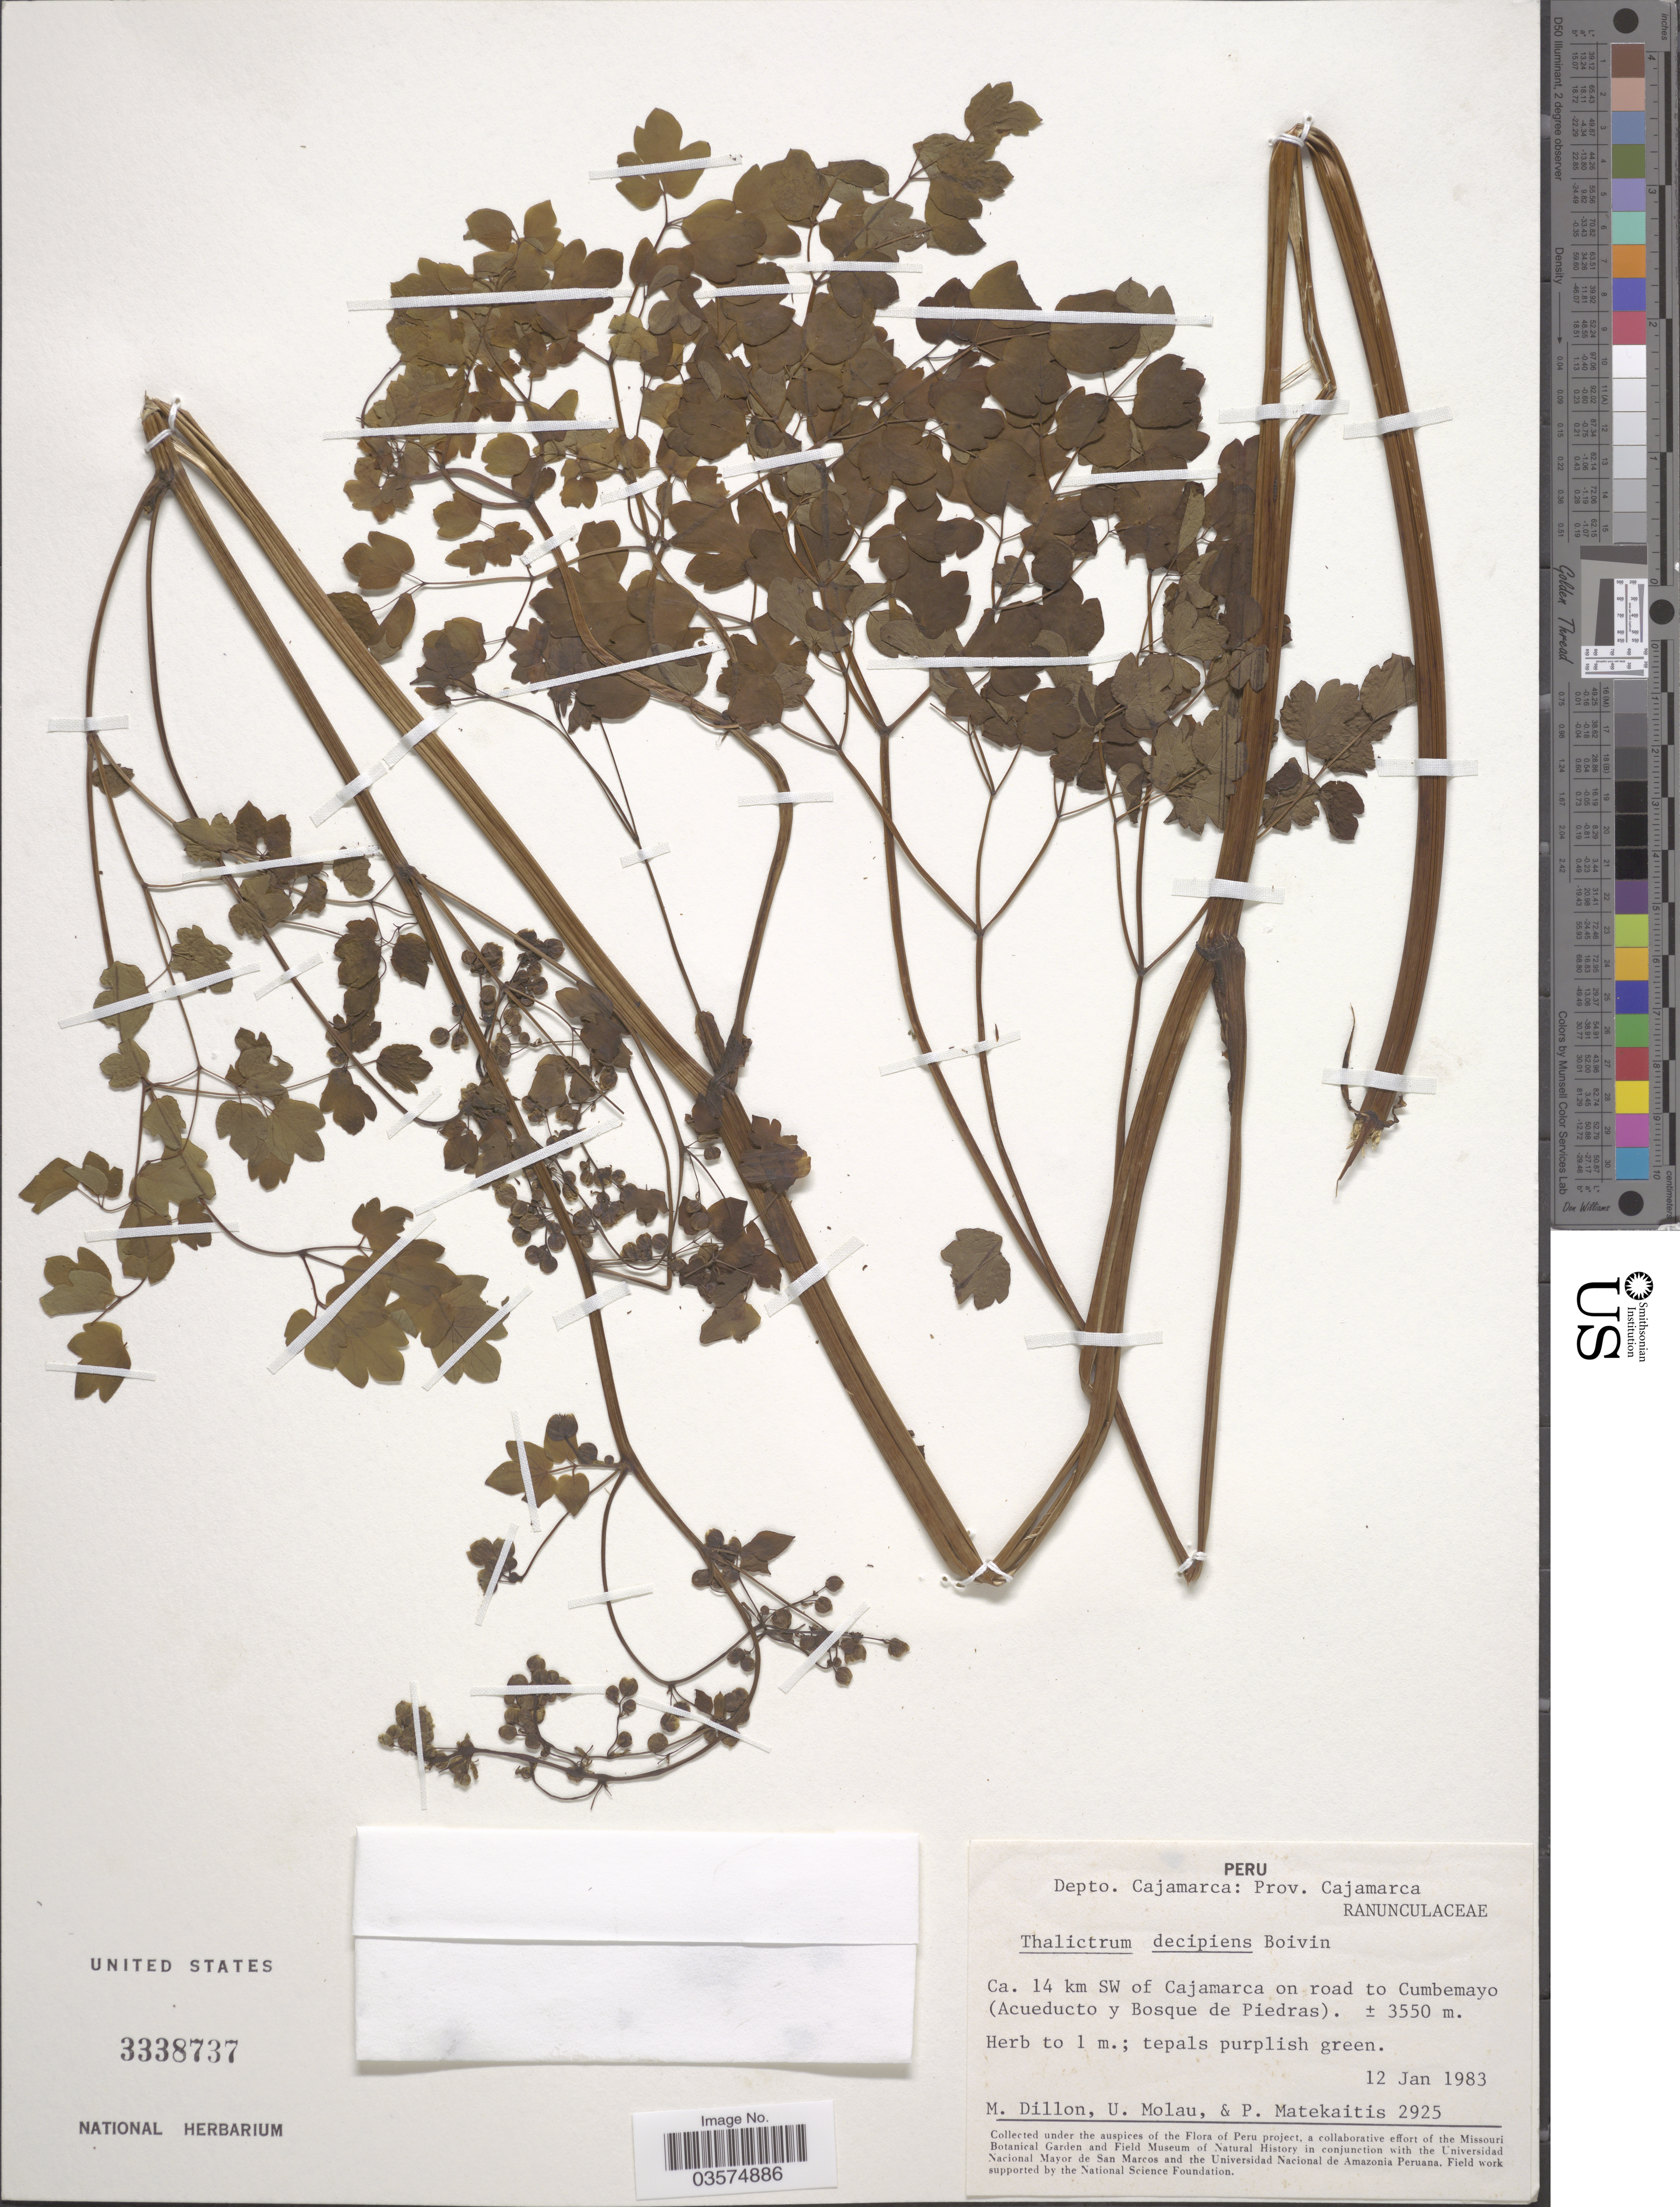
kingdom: Plantae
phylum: Tracheophyta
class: Magnoliopsida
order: Ranunculales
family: Ranunculaceae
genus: Thalictrum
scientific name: Thalictrum decipiens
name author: B. Boivin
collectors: M. O. Dillon, U. Molau & P. Matekaitis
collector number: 2925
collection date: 1983-01-12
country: Peru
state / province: Cajamarca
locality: Depto. Cajamarca: Prov. Cajamarca. Ca. 14 km SW of Cajamarca on road to Cumbemayo (Acueducto y Bosque de Piedras).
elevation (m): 3550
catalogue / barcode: US 3338737